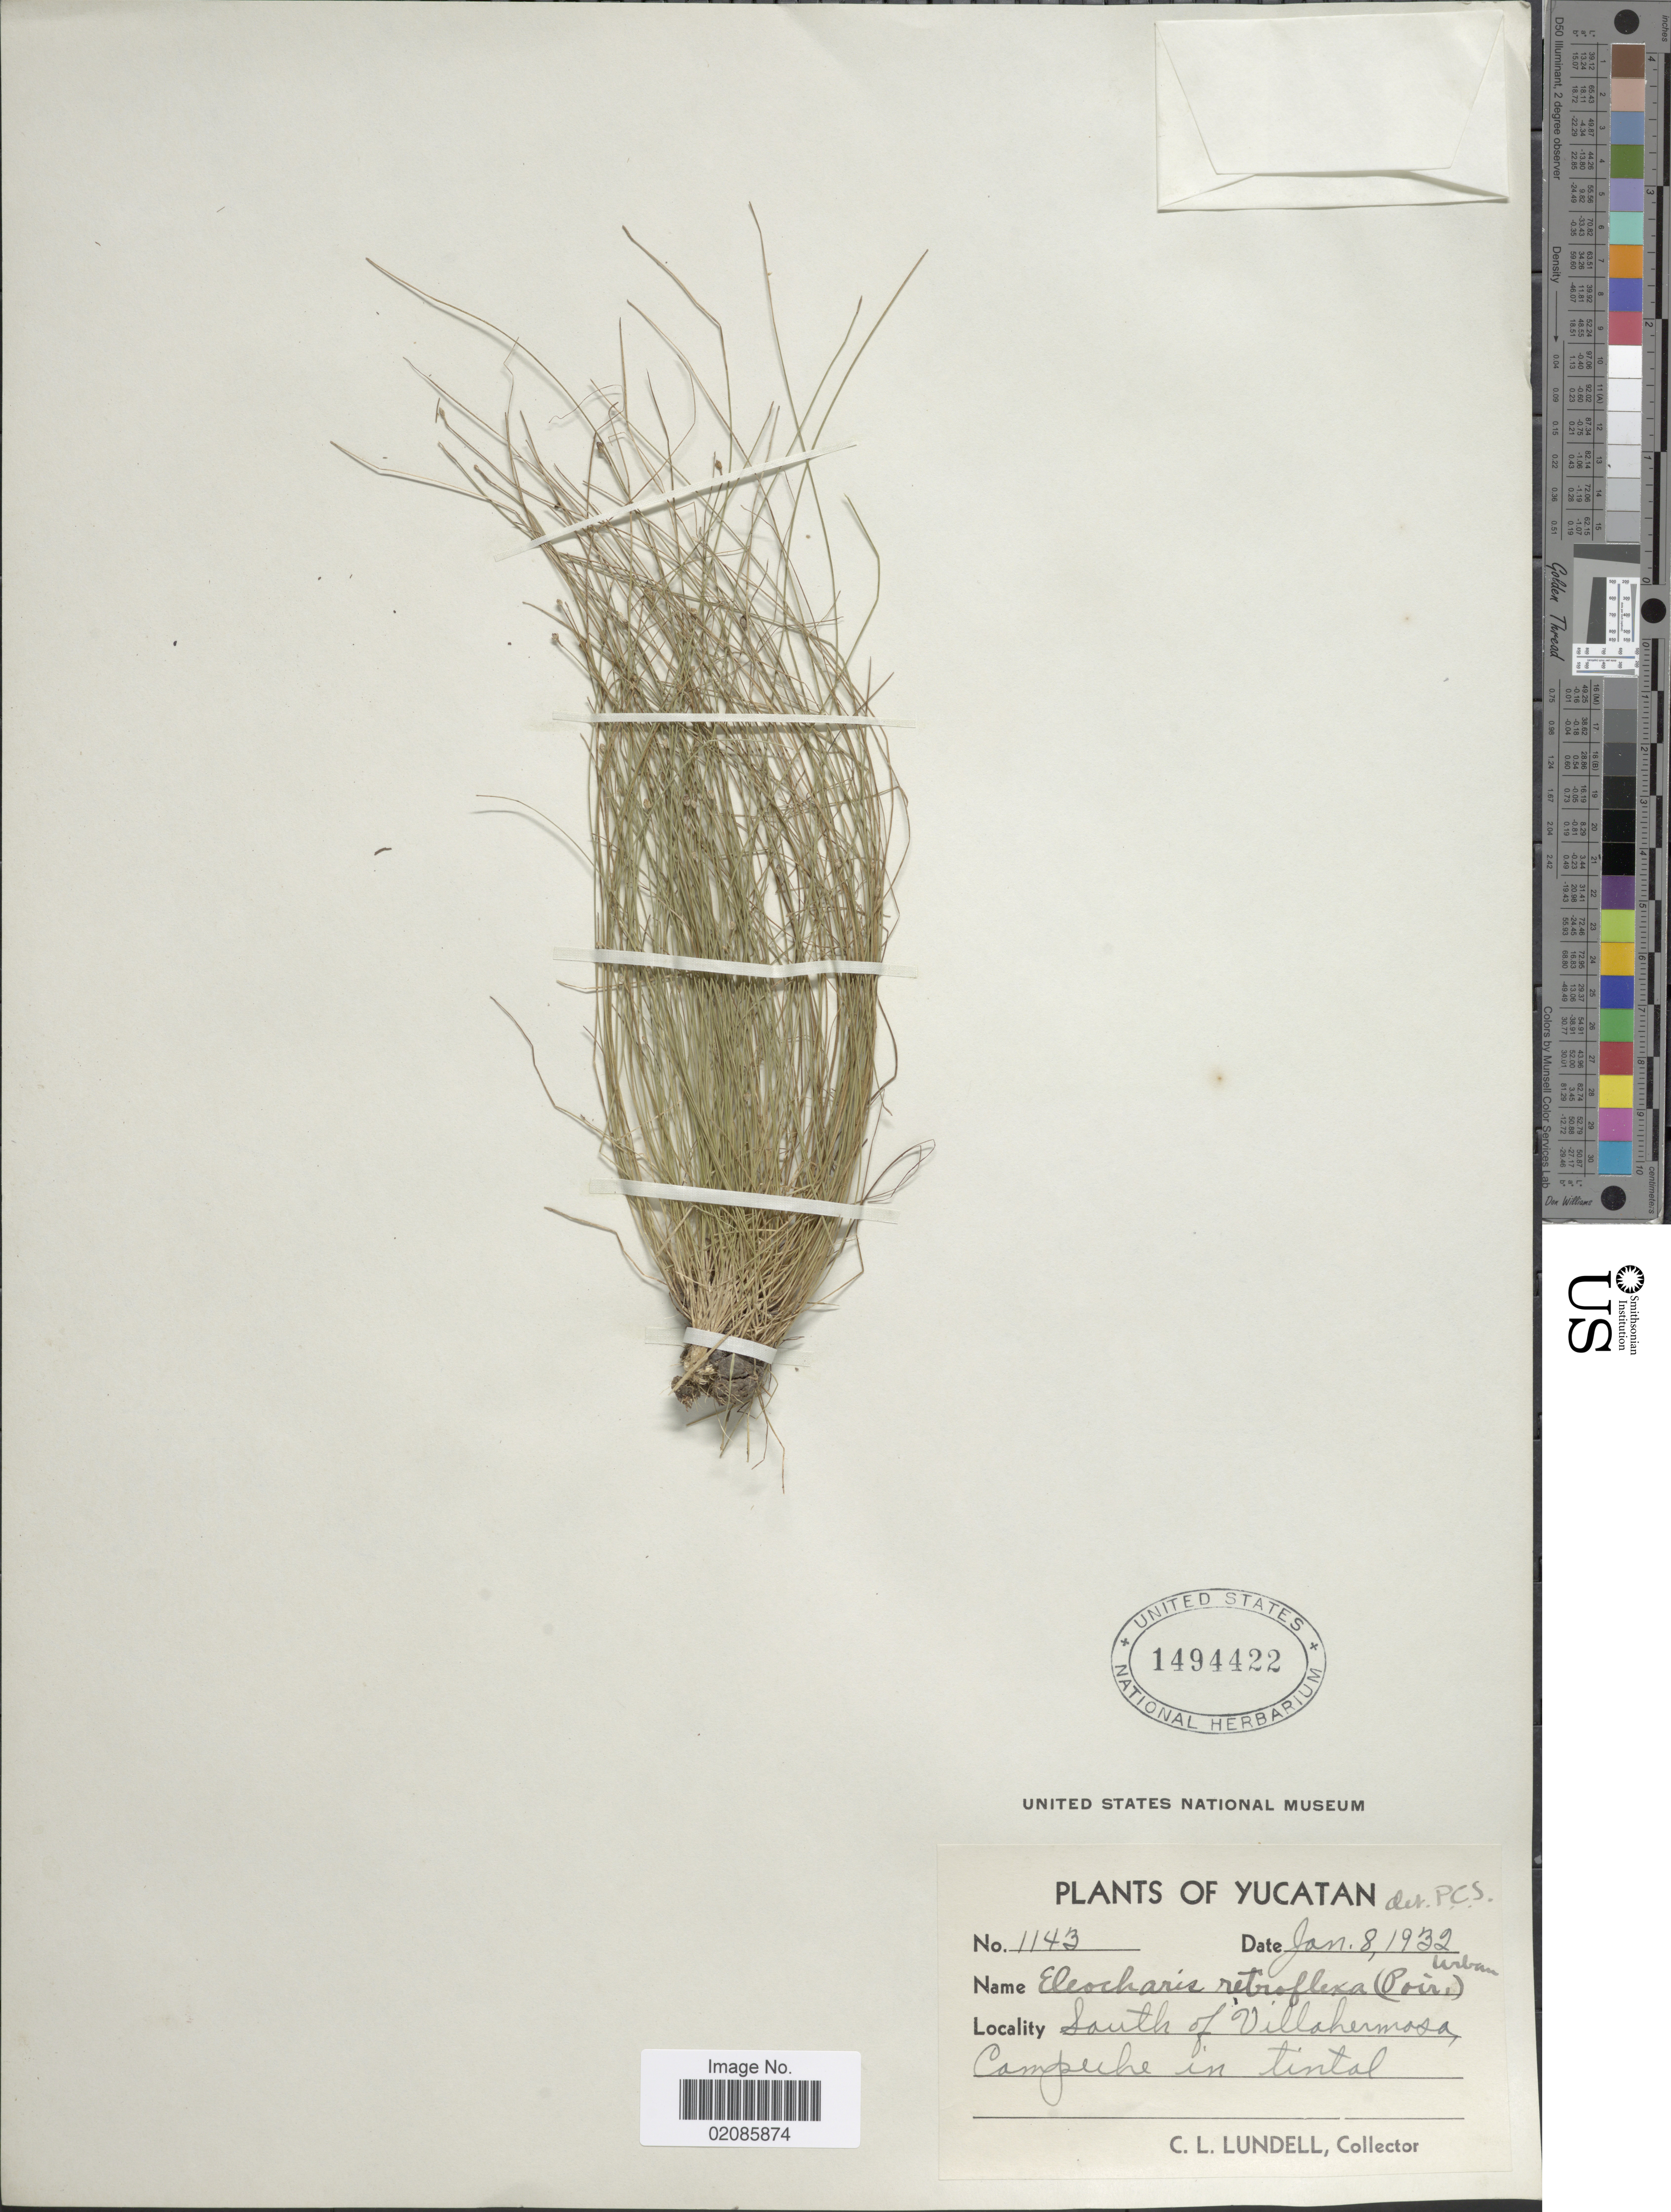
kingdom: Plantae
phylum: Tracheophyta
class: Liliopsida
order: Poales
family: Cyperaceae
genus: Eleocharis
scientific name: Eleocharis retroflexa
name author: (Poir.) Urb.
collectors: C. L. Lundell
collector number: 1143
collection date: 1932-01-08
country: Mexico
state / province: Yucatán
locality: South of Villahermosa, Campeche in tintal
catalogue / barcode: US 1494422